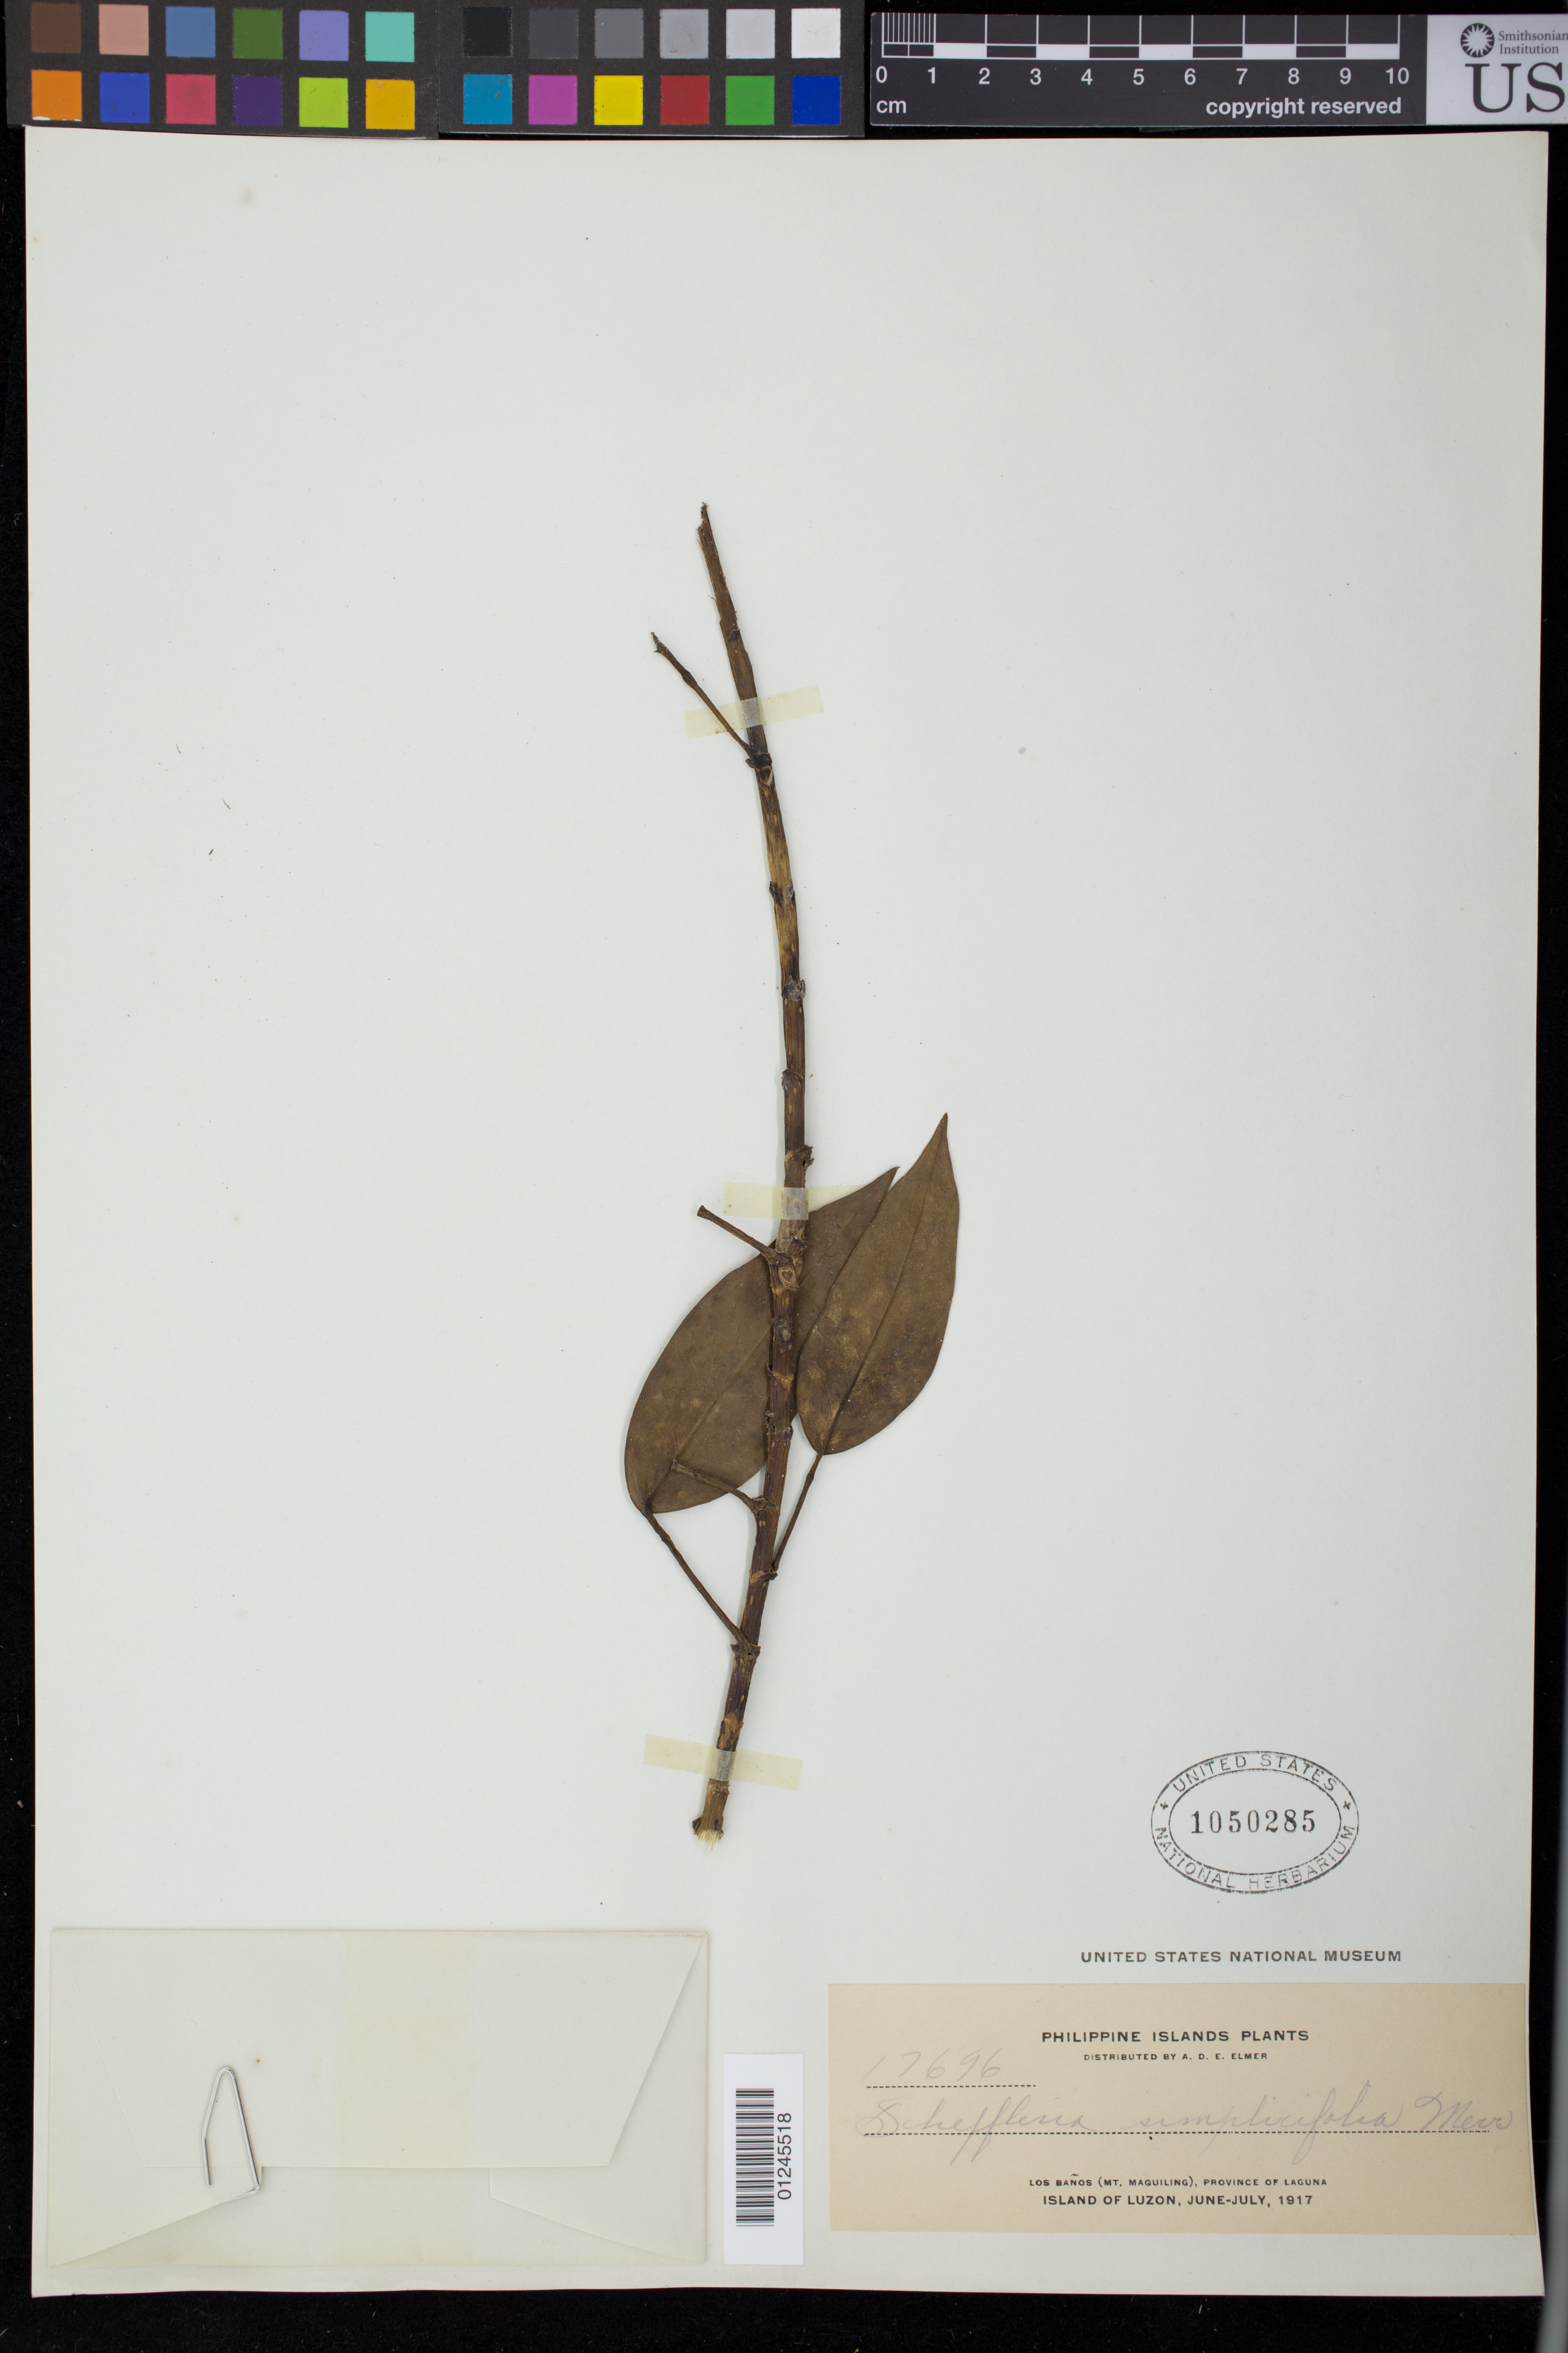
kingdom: Plantae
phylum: Tracheophyta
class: Magnoliopsida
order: Apiales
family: Araliaceae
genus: Schefflera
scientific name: Schefflera simplicifolia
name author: Merr.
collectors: A. D. E. Elmer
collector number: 17696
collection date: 1917-06/1917-07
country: Philippines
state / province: Calabarzon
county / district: Laguna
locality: Los Banos (Mt. Maquiling), Province of Laguna, Island of Luzon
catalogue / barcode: US 1050285